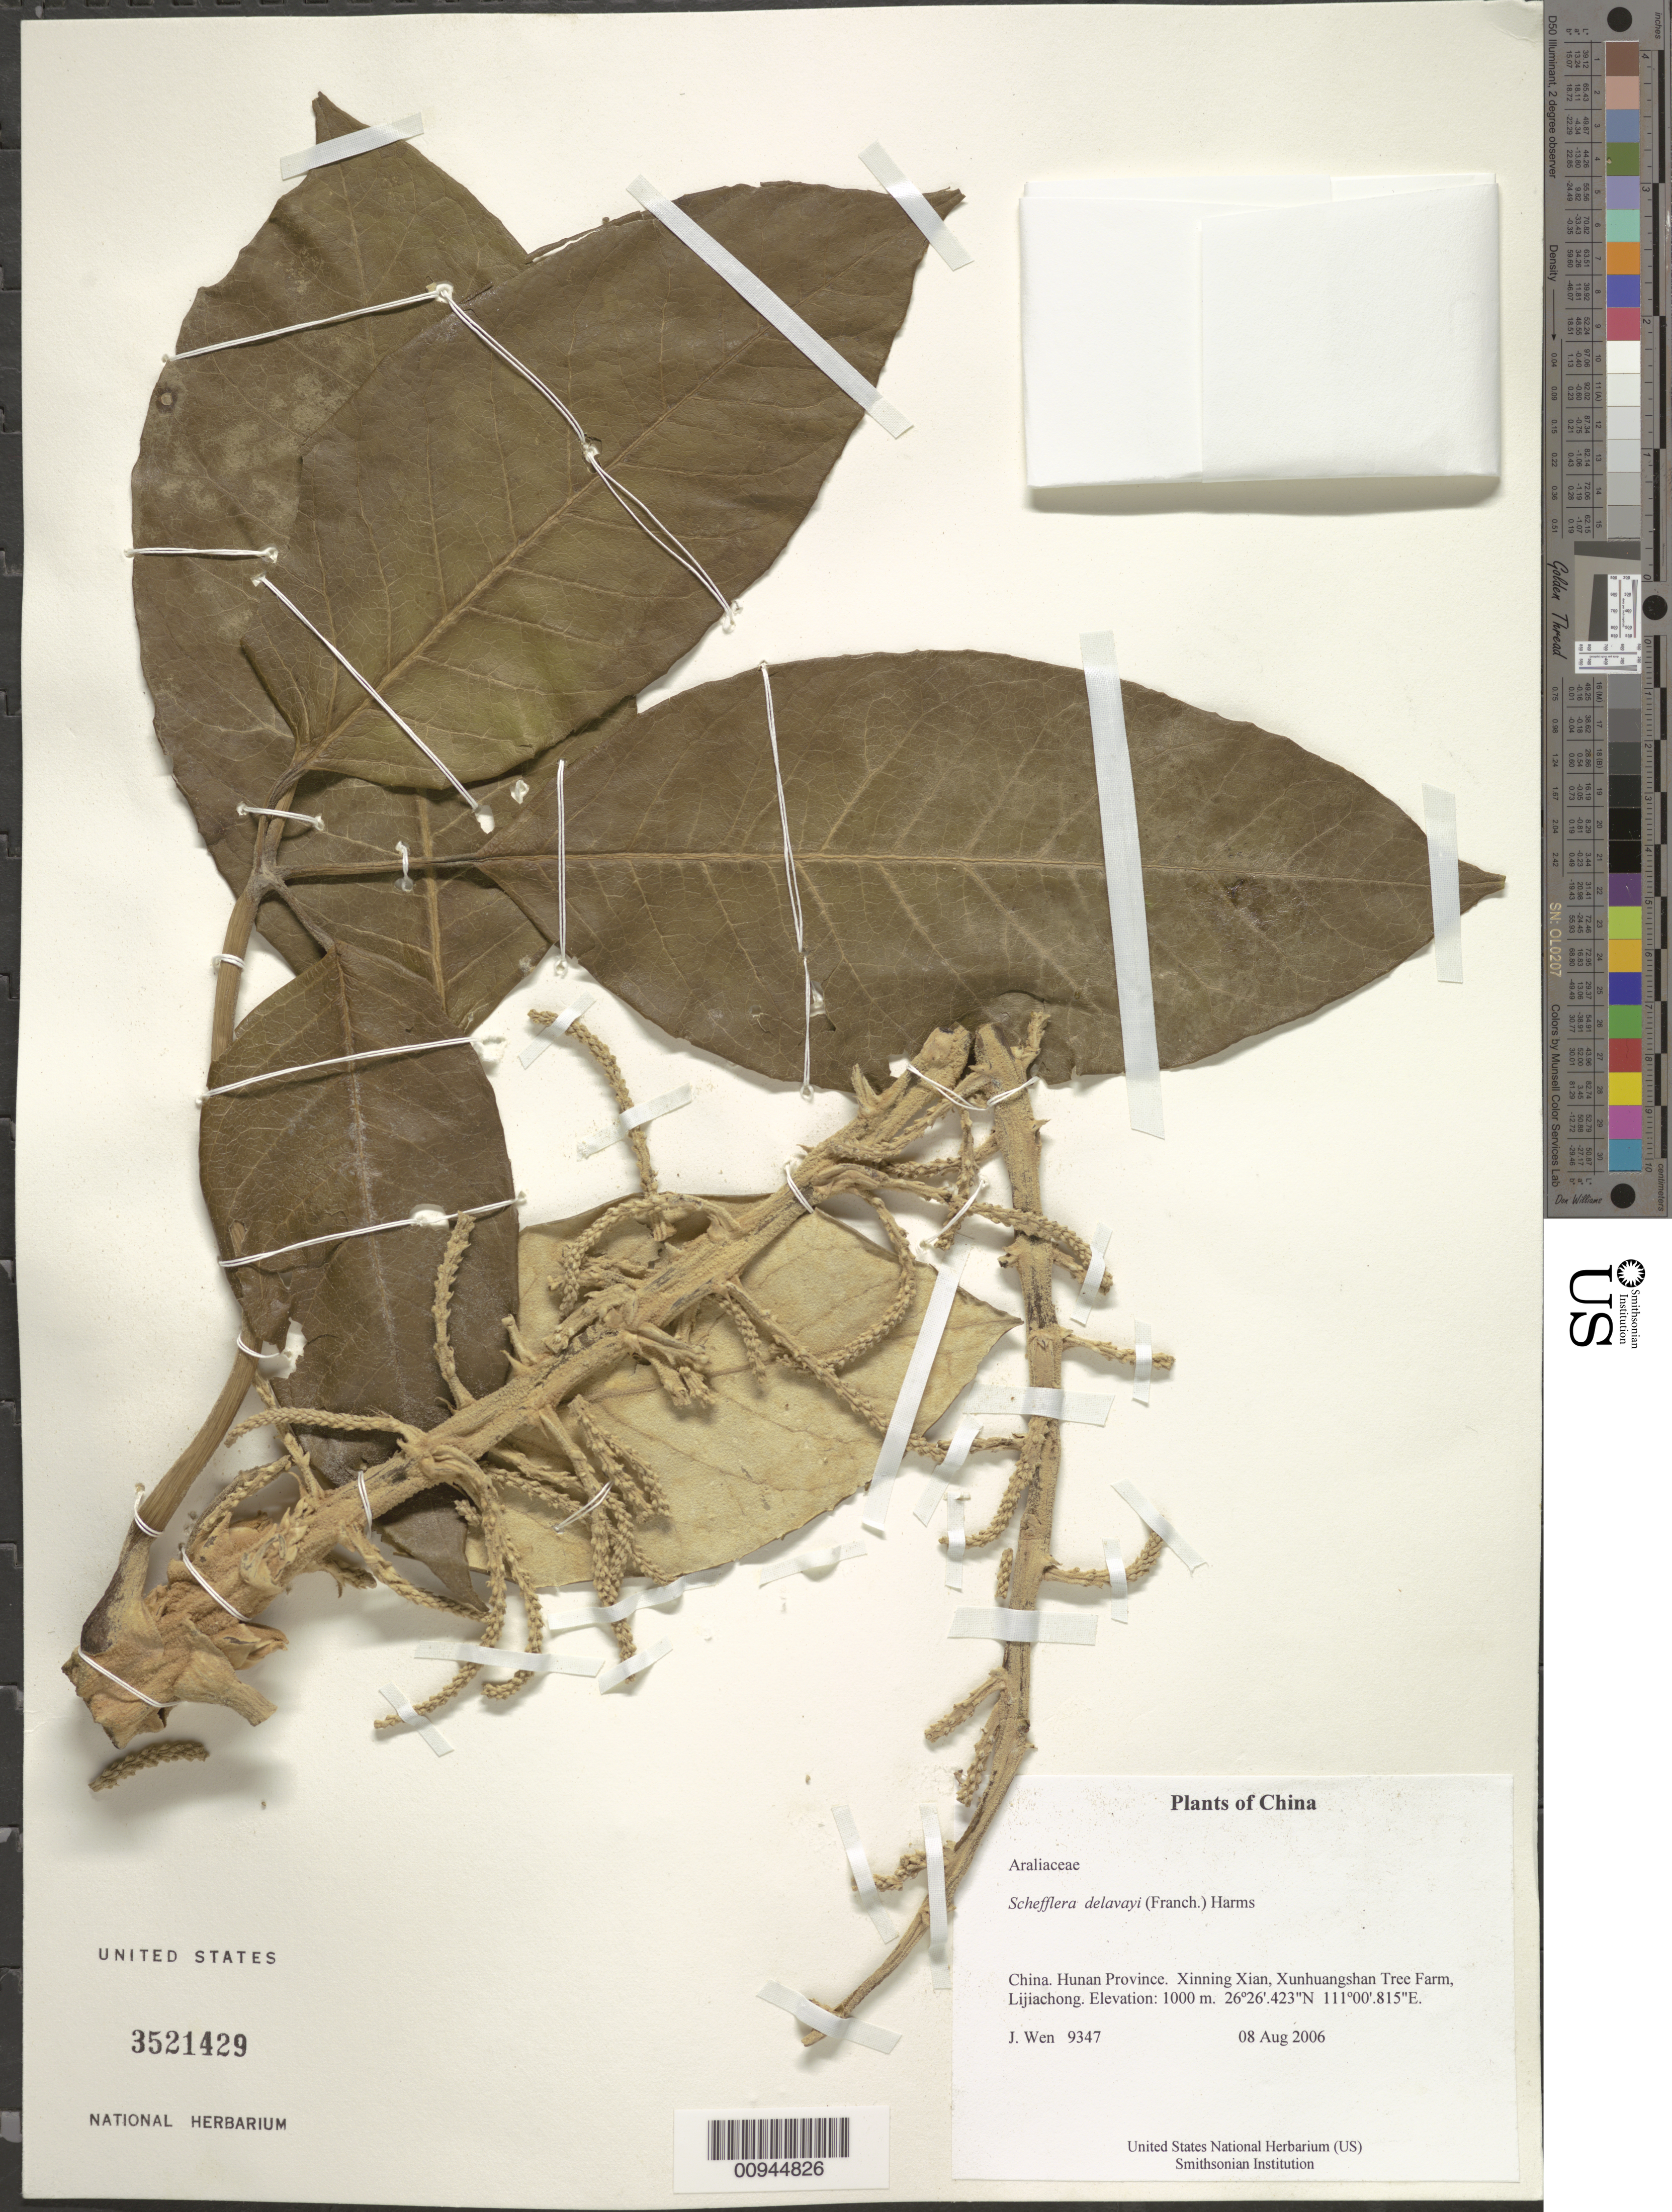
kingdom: Plantae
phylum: Tracheophyta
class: Magnoliopsida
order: Apiales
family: Araliaceae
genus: Schefflera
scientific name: Schefflera delavayi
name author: (Franch.) Harms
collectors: J. Wen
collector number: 9347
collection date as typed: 08 Aug 2006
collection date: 2006-08-08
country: China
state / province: Hunan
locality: Xinning Xian, Xunhuangshan Tree Farm, Lijiachong.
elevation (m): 1000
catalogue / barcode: US 3521429